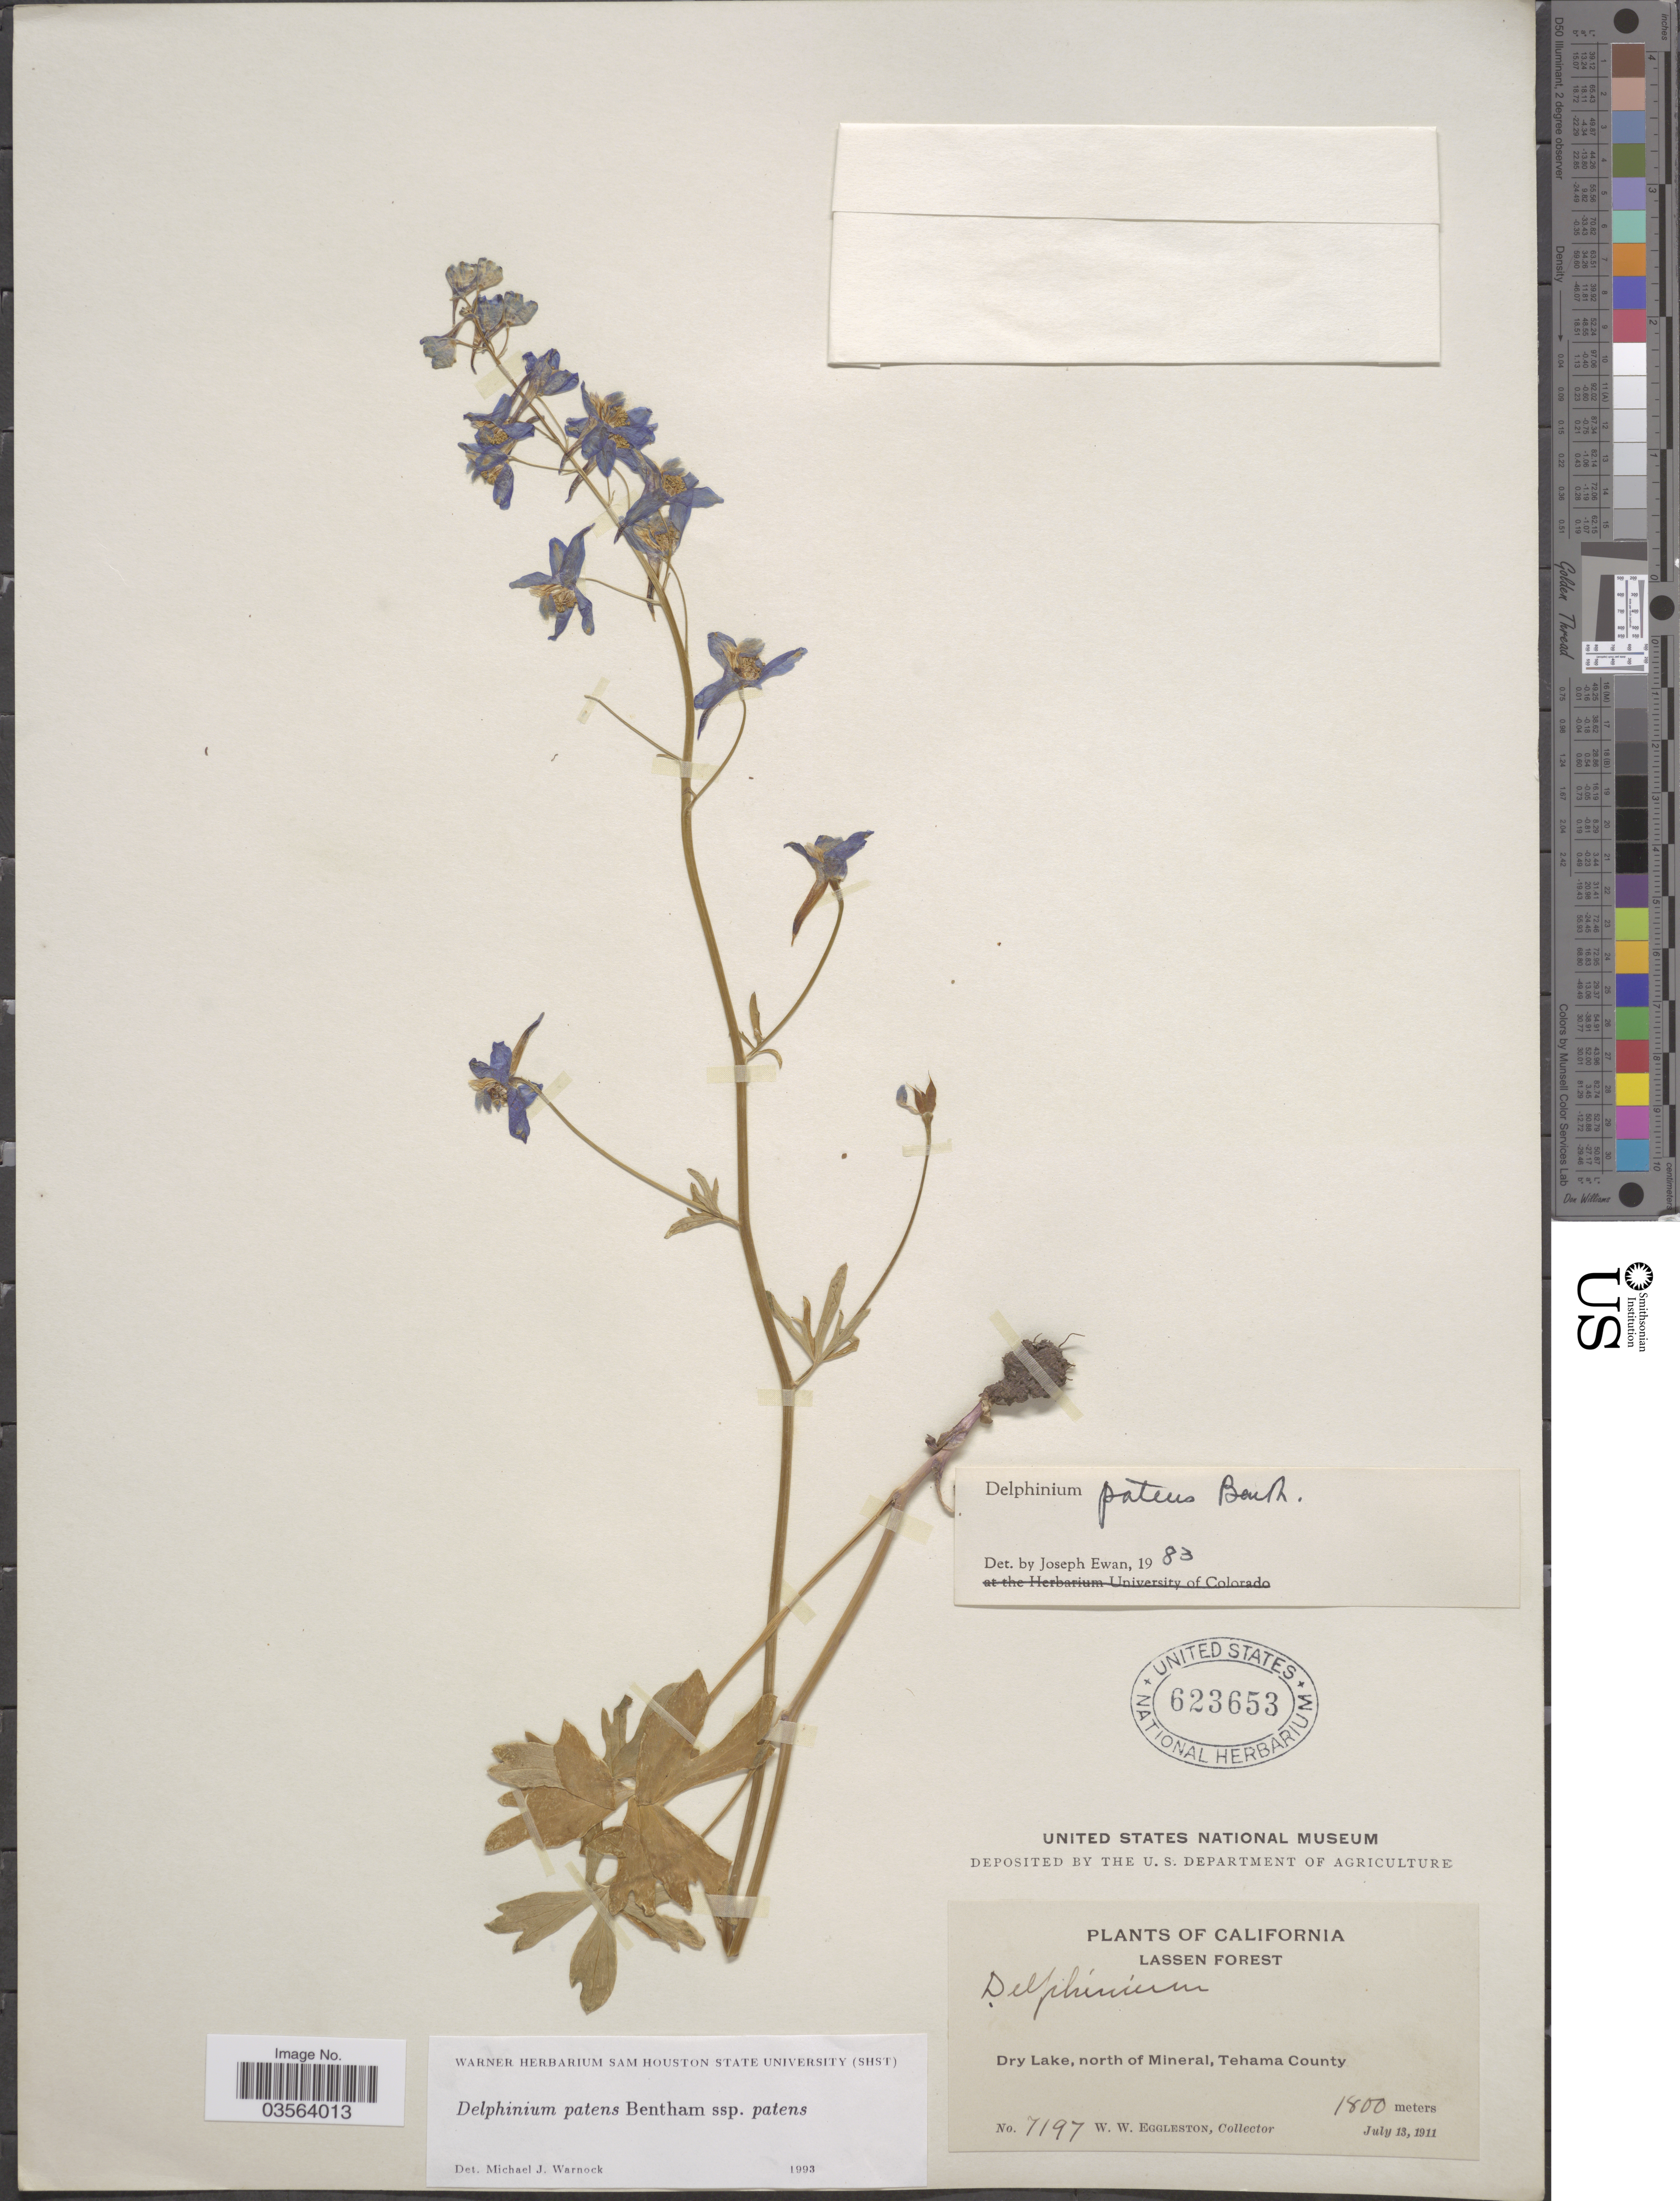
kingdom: Plantae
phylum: Tracheophyta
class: Magnoliopsida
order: Ranunculales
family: Ranunculaceae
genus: Delphinium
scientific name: Delphinium patens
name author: Benth.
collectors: W. W. Eggleston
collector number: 7197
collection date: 1911-07-13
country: United States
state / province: California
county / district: Tehama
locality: Lassen Forest. Dry Lake, north of Mineral, Tehama County.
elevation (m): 1800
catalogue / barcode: US 623653